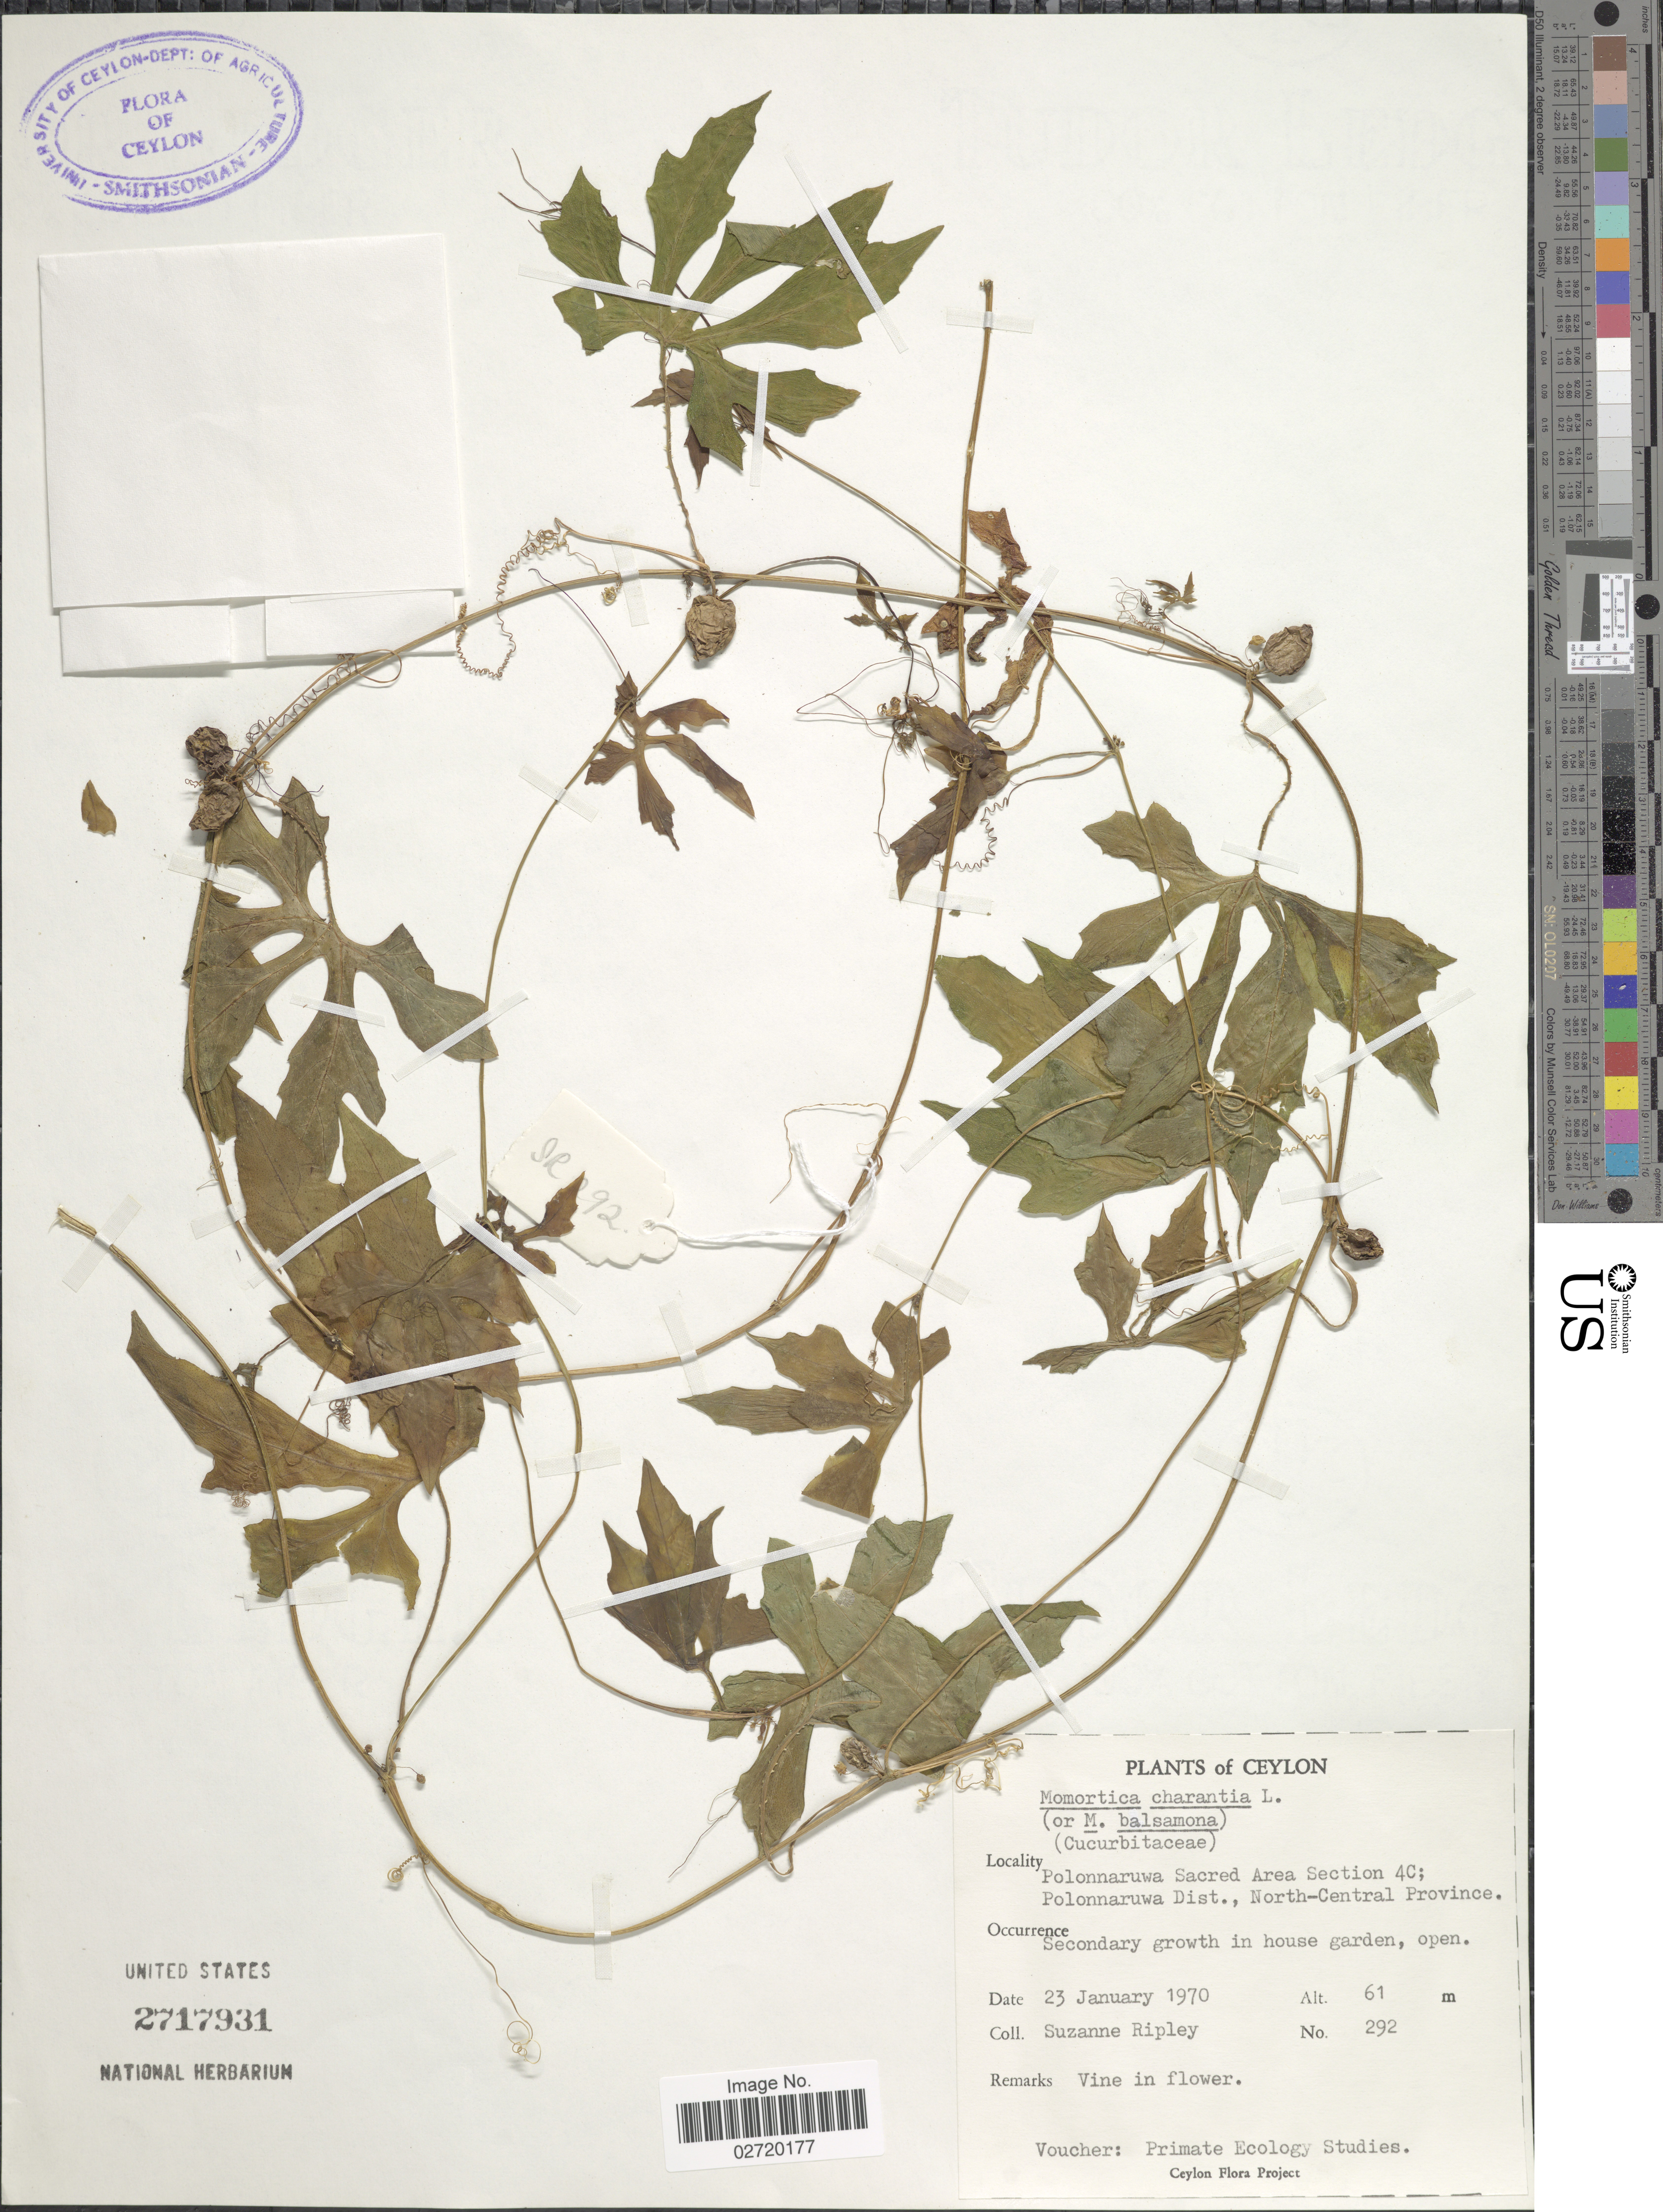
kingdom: Plantae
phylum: Tracheophyta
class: Magnoliopsida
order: Cucurbitales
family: Cucurbitaceae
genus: Momordica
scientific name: Momordica charantia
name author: L.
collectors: S. Ripley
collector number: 292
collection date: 1970-01-23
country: Sri Lanka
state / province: North Central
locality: Ceylon, Polonnaruwa Sacred Area Section 4C; Polonnaruwa Dist., North-Central Province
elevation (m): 61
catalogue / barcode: US 2717931